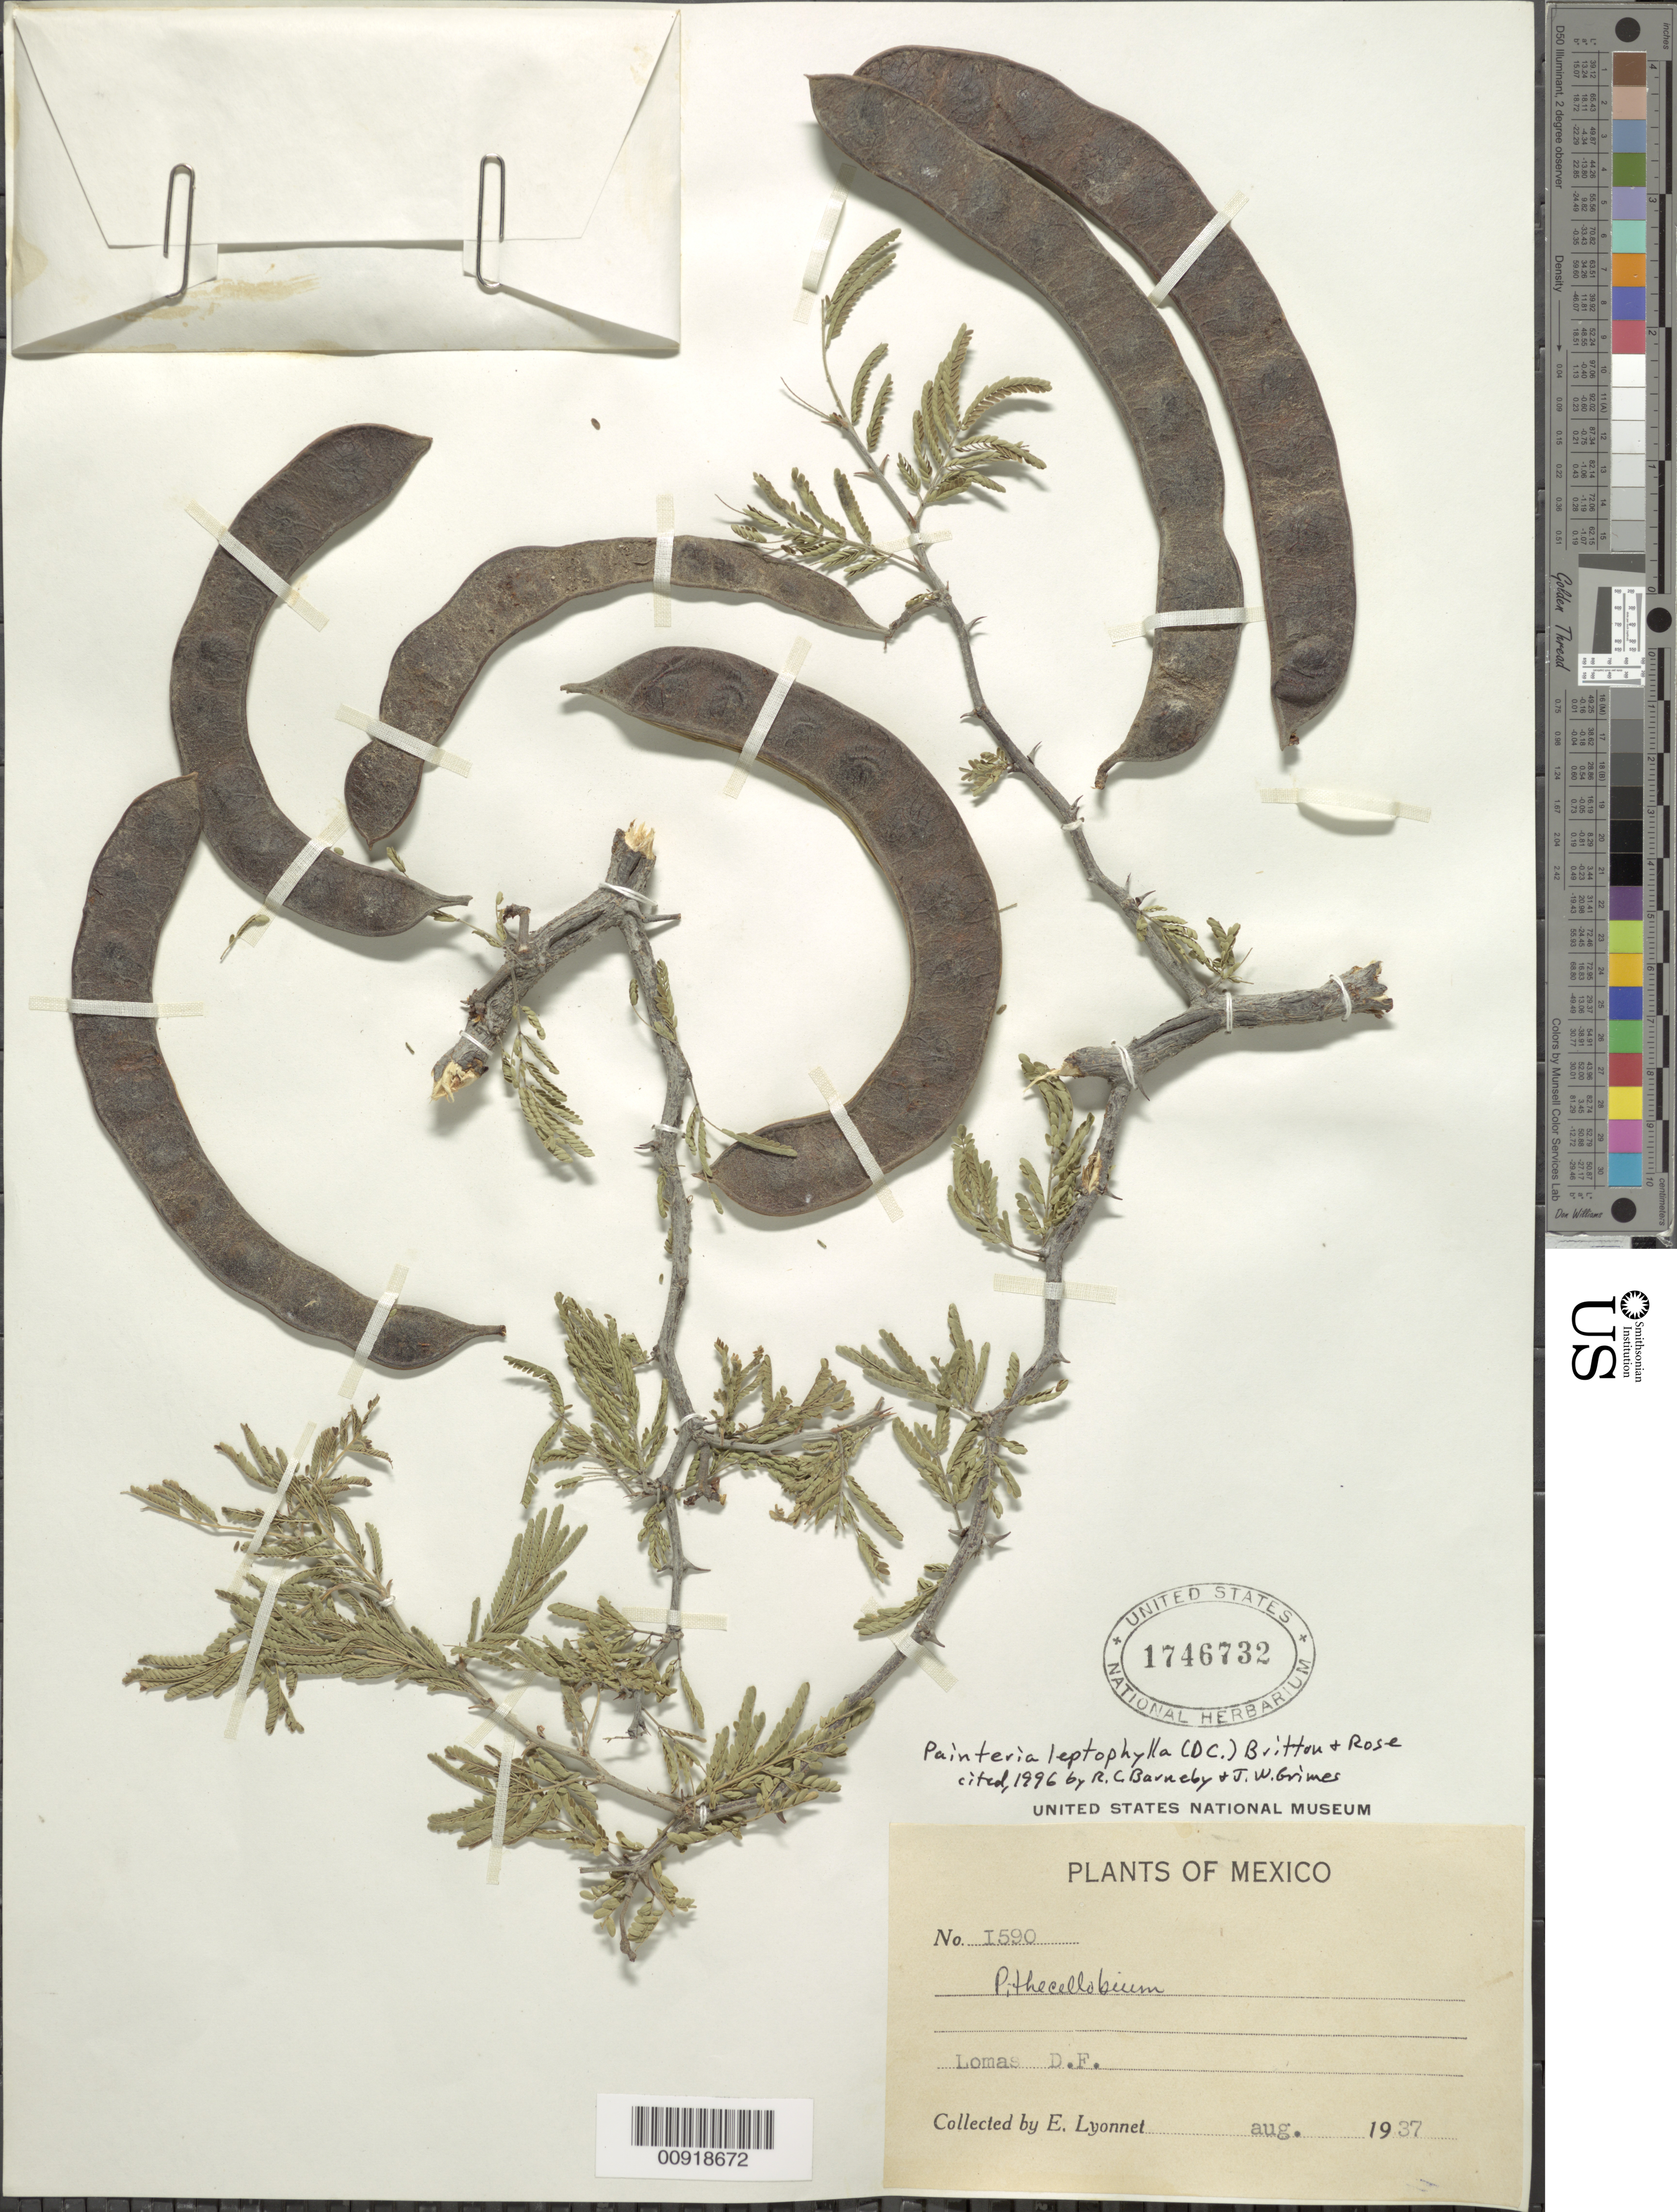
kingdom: Plantae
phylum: Tracheophyta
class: Magnoliopsida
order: Fabales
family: Fabaceae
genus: Ricoa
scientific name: Ricoa leptophylla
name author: (DC.) Duno & Torke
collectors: Bro. E. Lyonnet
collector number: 1590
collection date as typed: Aug 1937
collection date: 1937-08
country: Mexico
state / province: Distrito Federal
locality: Lomas, D.F.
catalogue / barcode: US 1746732